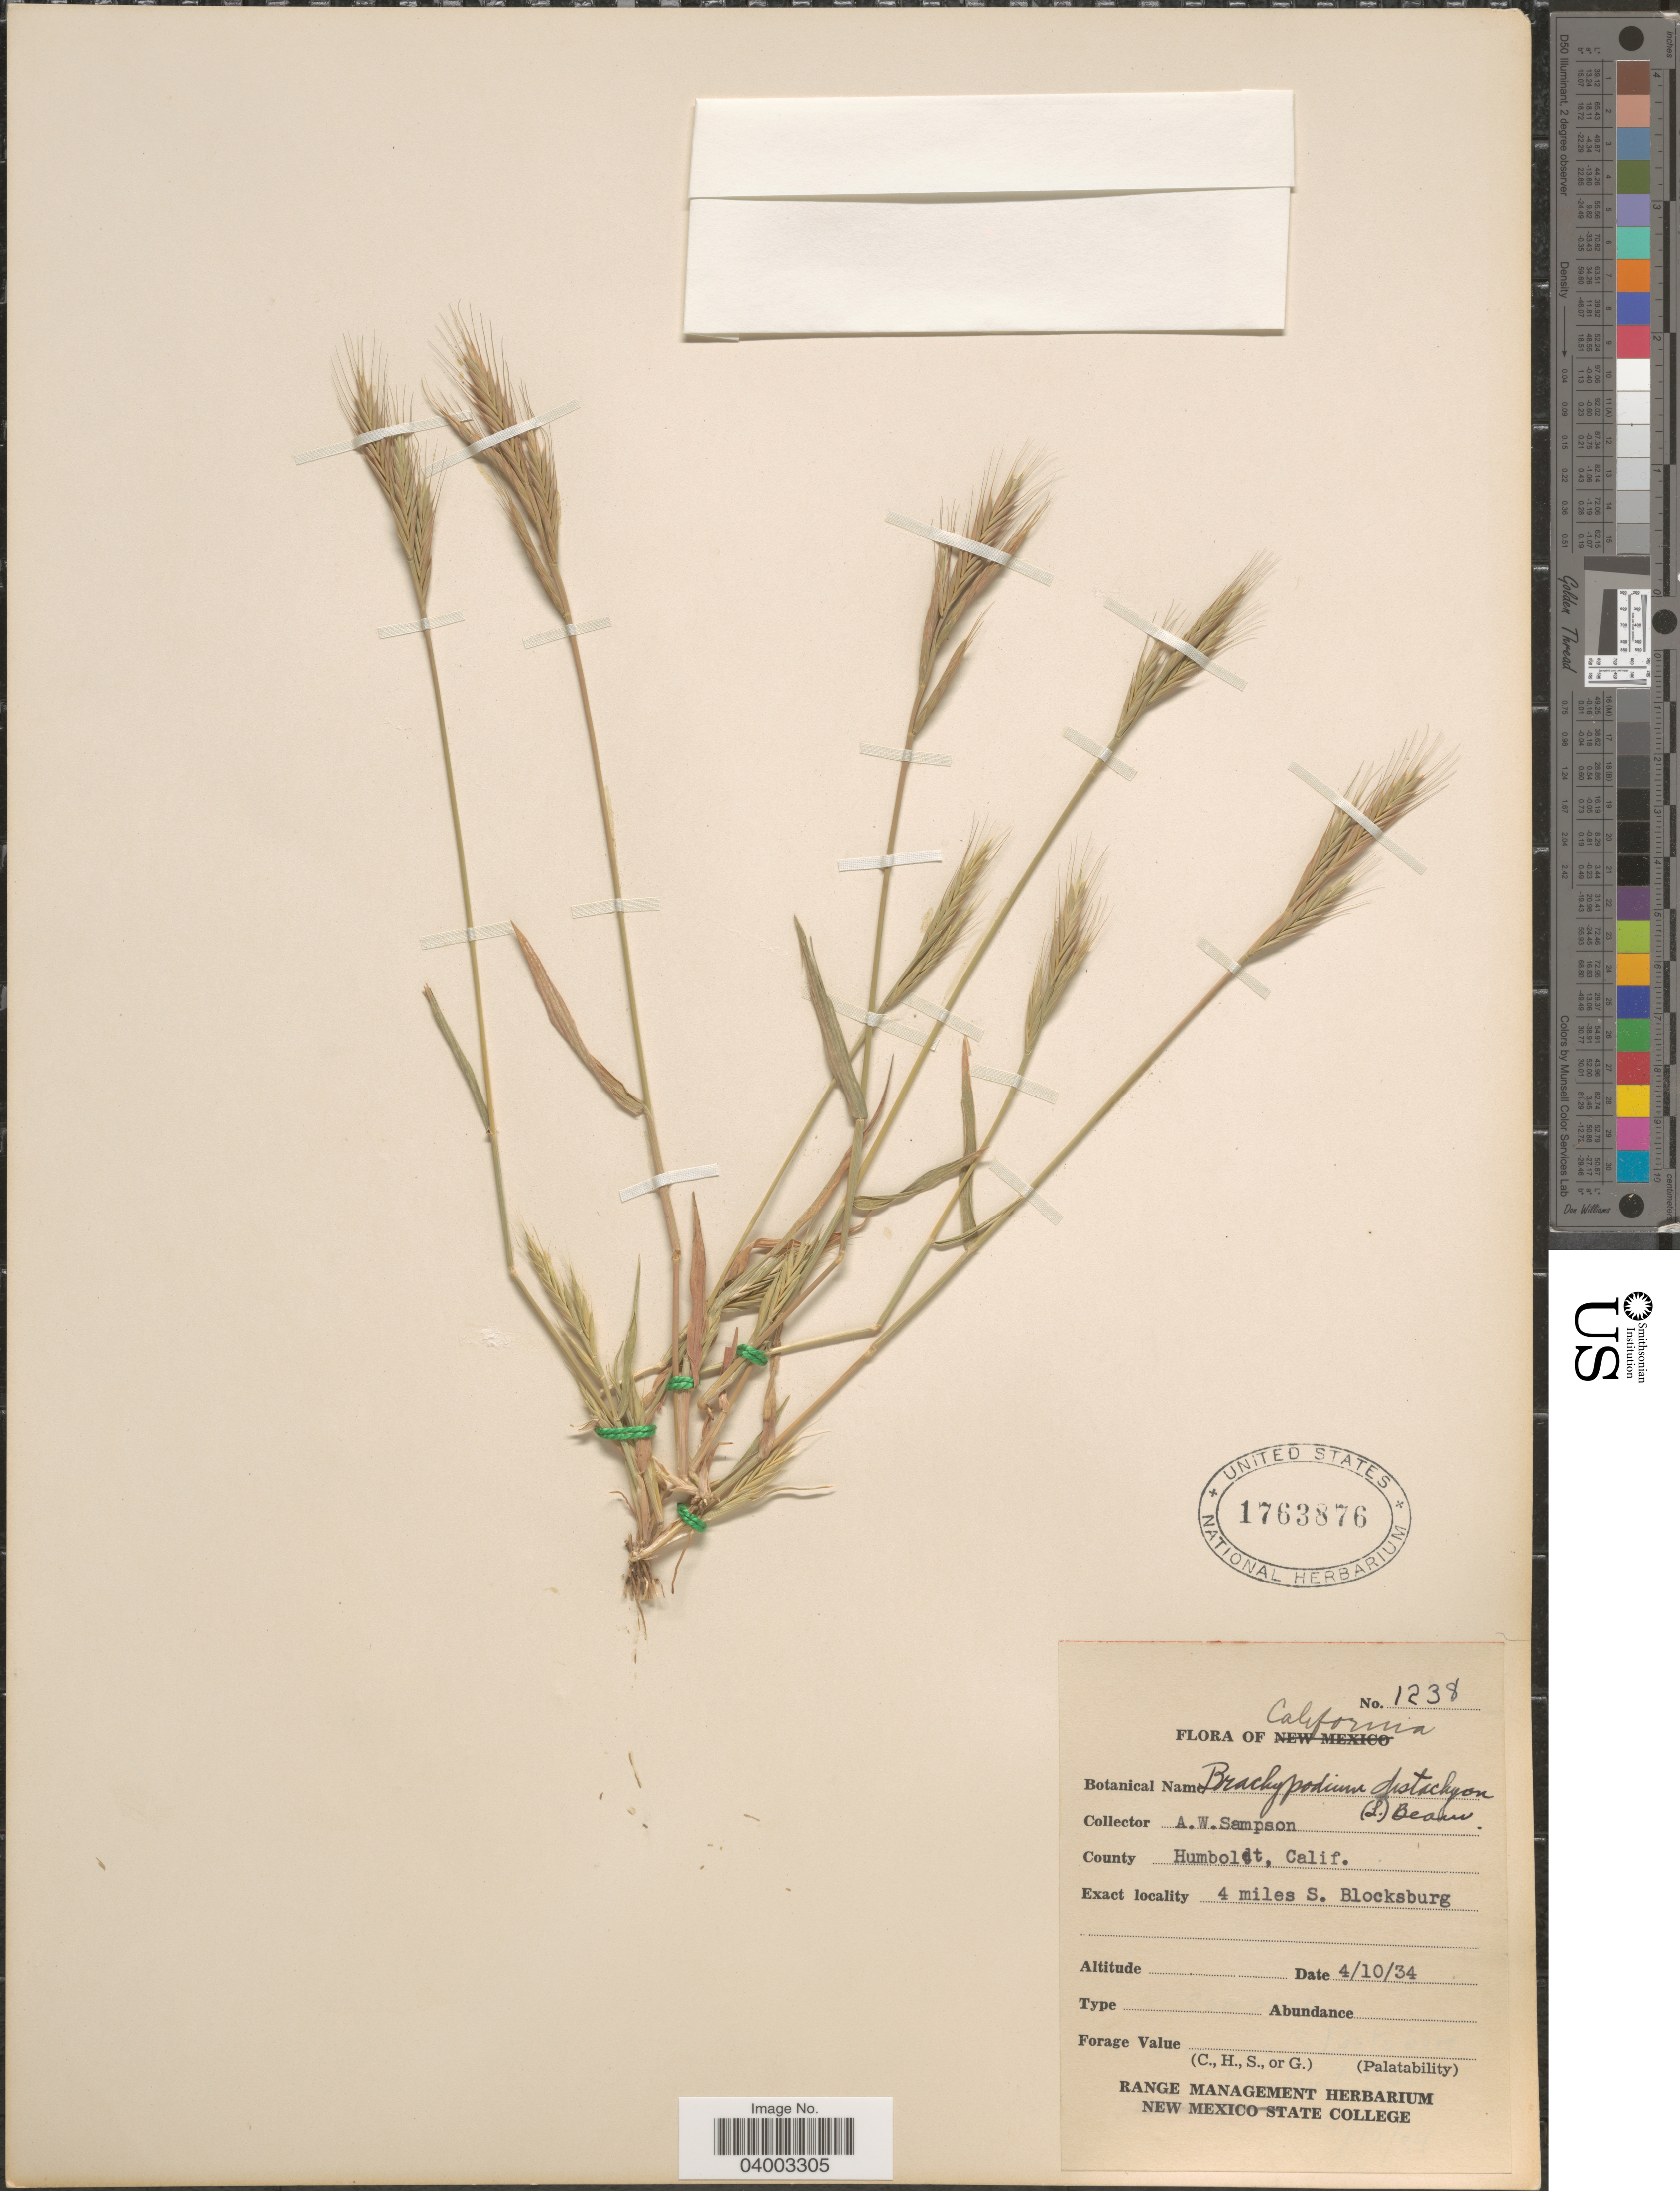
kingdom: Plantae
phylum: Tracheophyta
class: Liliopsida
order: Poales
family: Poaceae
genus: Brachypodium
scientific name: Brachypodium distachyon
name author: (L.) P. Beauv.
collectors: A. Sampson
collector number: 1238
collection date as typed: Transcribed d/m/y: 10/4/34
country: United States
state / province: California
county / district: Humboldt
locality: County Humboldt. 4 miles S. Blocksburg.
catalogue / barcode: US 1763876